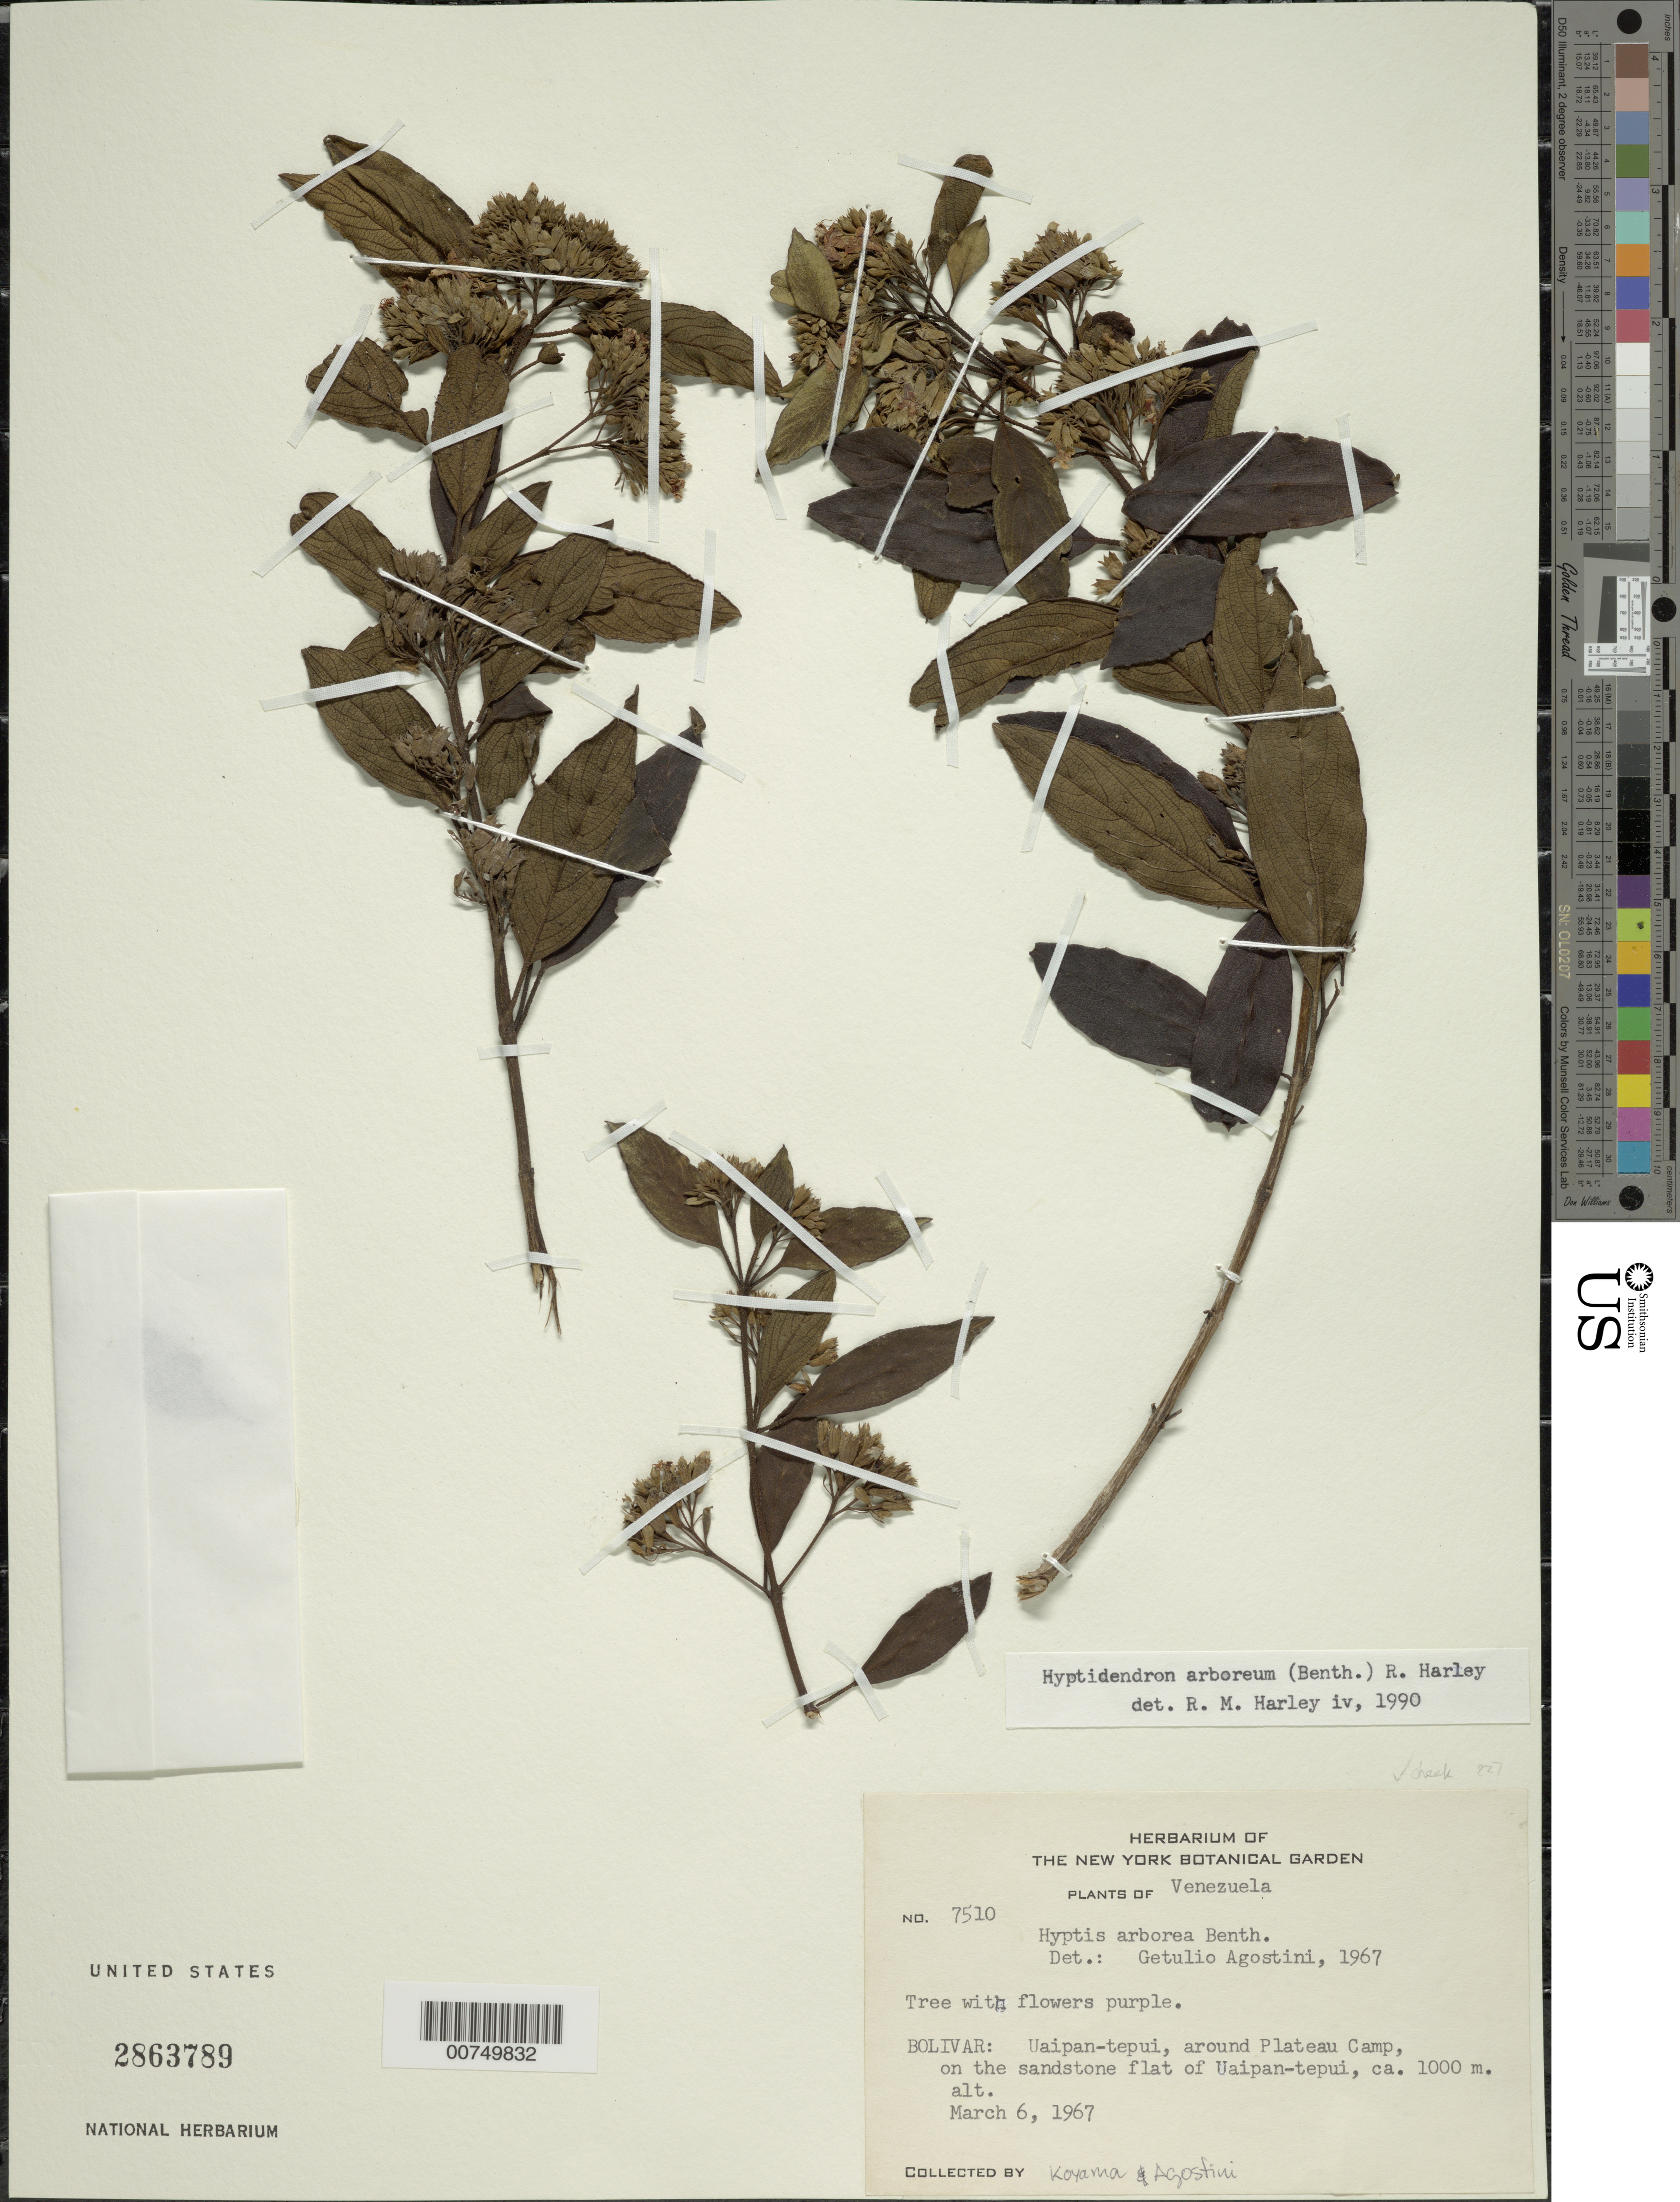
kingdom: Plantae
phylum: Tracheophyta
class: Magnoliopsida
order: Lamiales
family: Lamiaceae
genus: Hyptidendron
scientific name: Hyptidendron arboreum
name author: (Benth.) Harley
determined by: Harley, R. M.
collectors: T. Koyama & G. Agostini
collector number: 7510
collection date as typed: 6-Mar-67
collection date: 1967-03-06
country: Venezuela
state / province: Bolívar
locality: Uaipan-tepuí, around Plateau Camp, on the sandstones flat of Uaipan-tepuí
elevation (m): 1000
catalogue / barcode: US 2863789